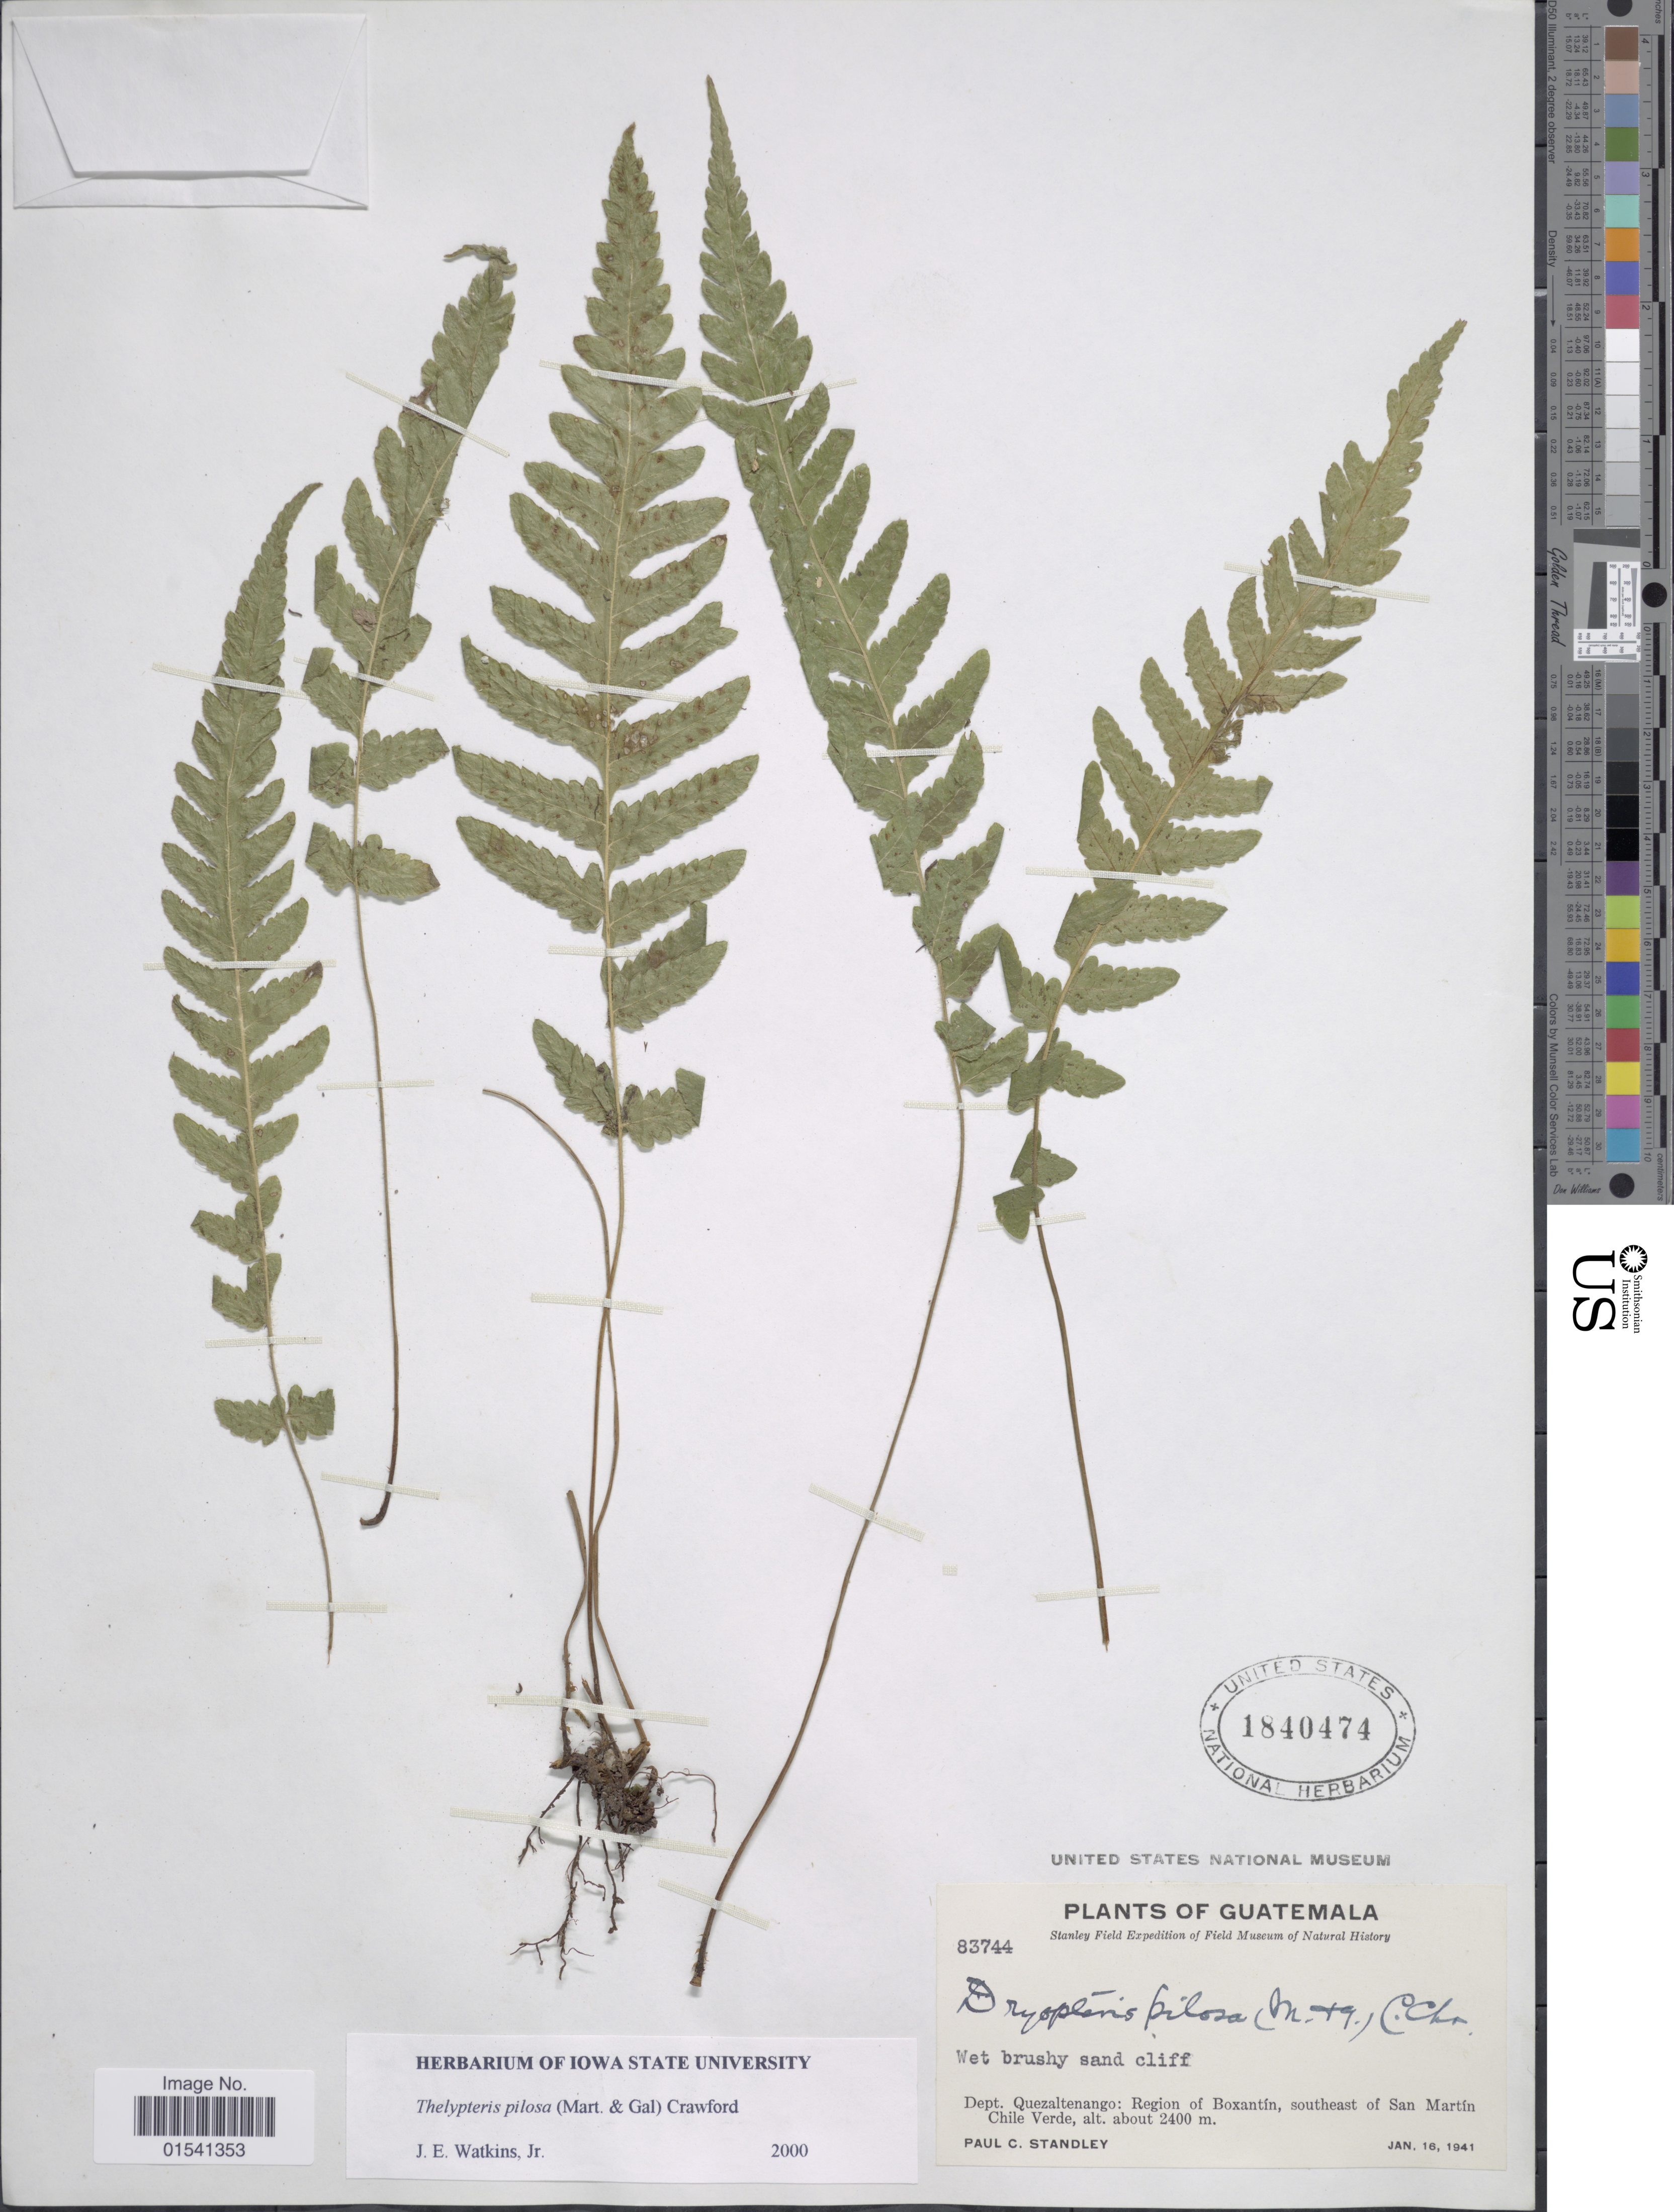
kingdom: Plantae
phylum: Tracheophyta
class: Polypodiopsida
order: Polypodiales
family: Thelypteridaceae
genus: Stegnogramma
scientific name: Stegnogramma pilosa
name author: (M. Martens & Galeotti) K. Iwats.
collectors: P. C. Standley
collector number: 83744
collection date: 1941-01-16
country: Guatemala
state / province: Quetzaltenango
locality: Dept. Quezaltenango: region of Boxantín, southeast of San Martín Chile Verde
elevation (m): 2400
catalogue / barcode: US 1840474